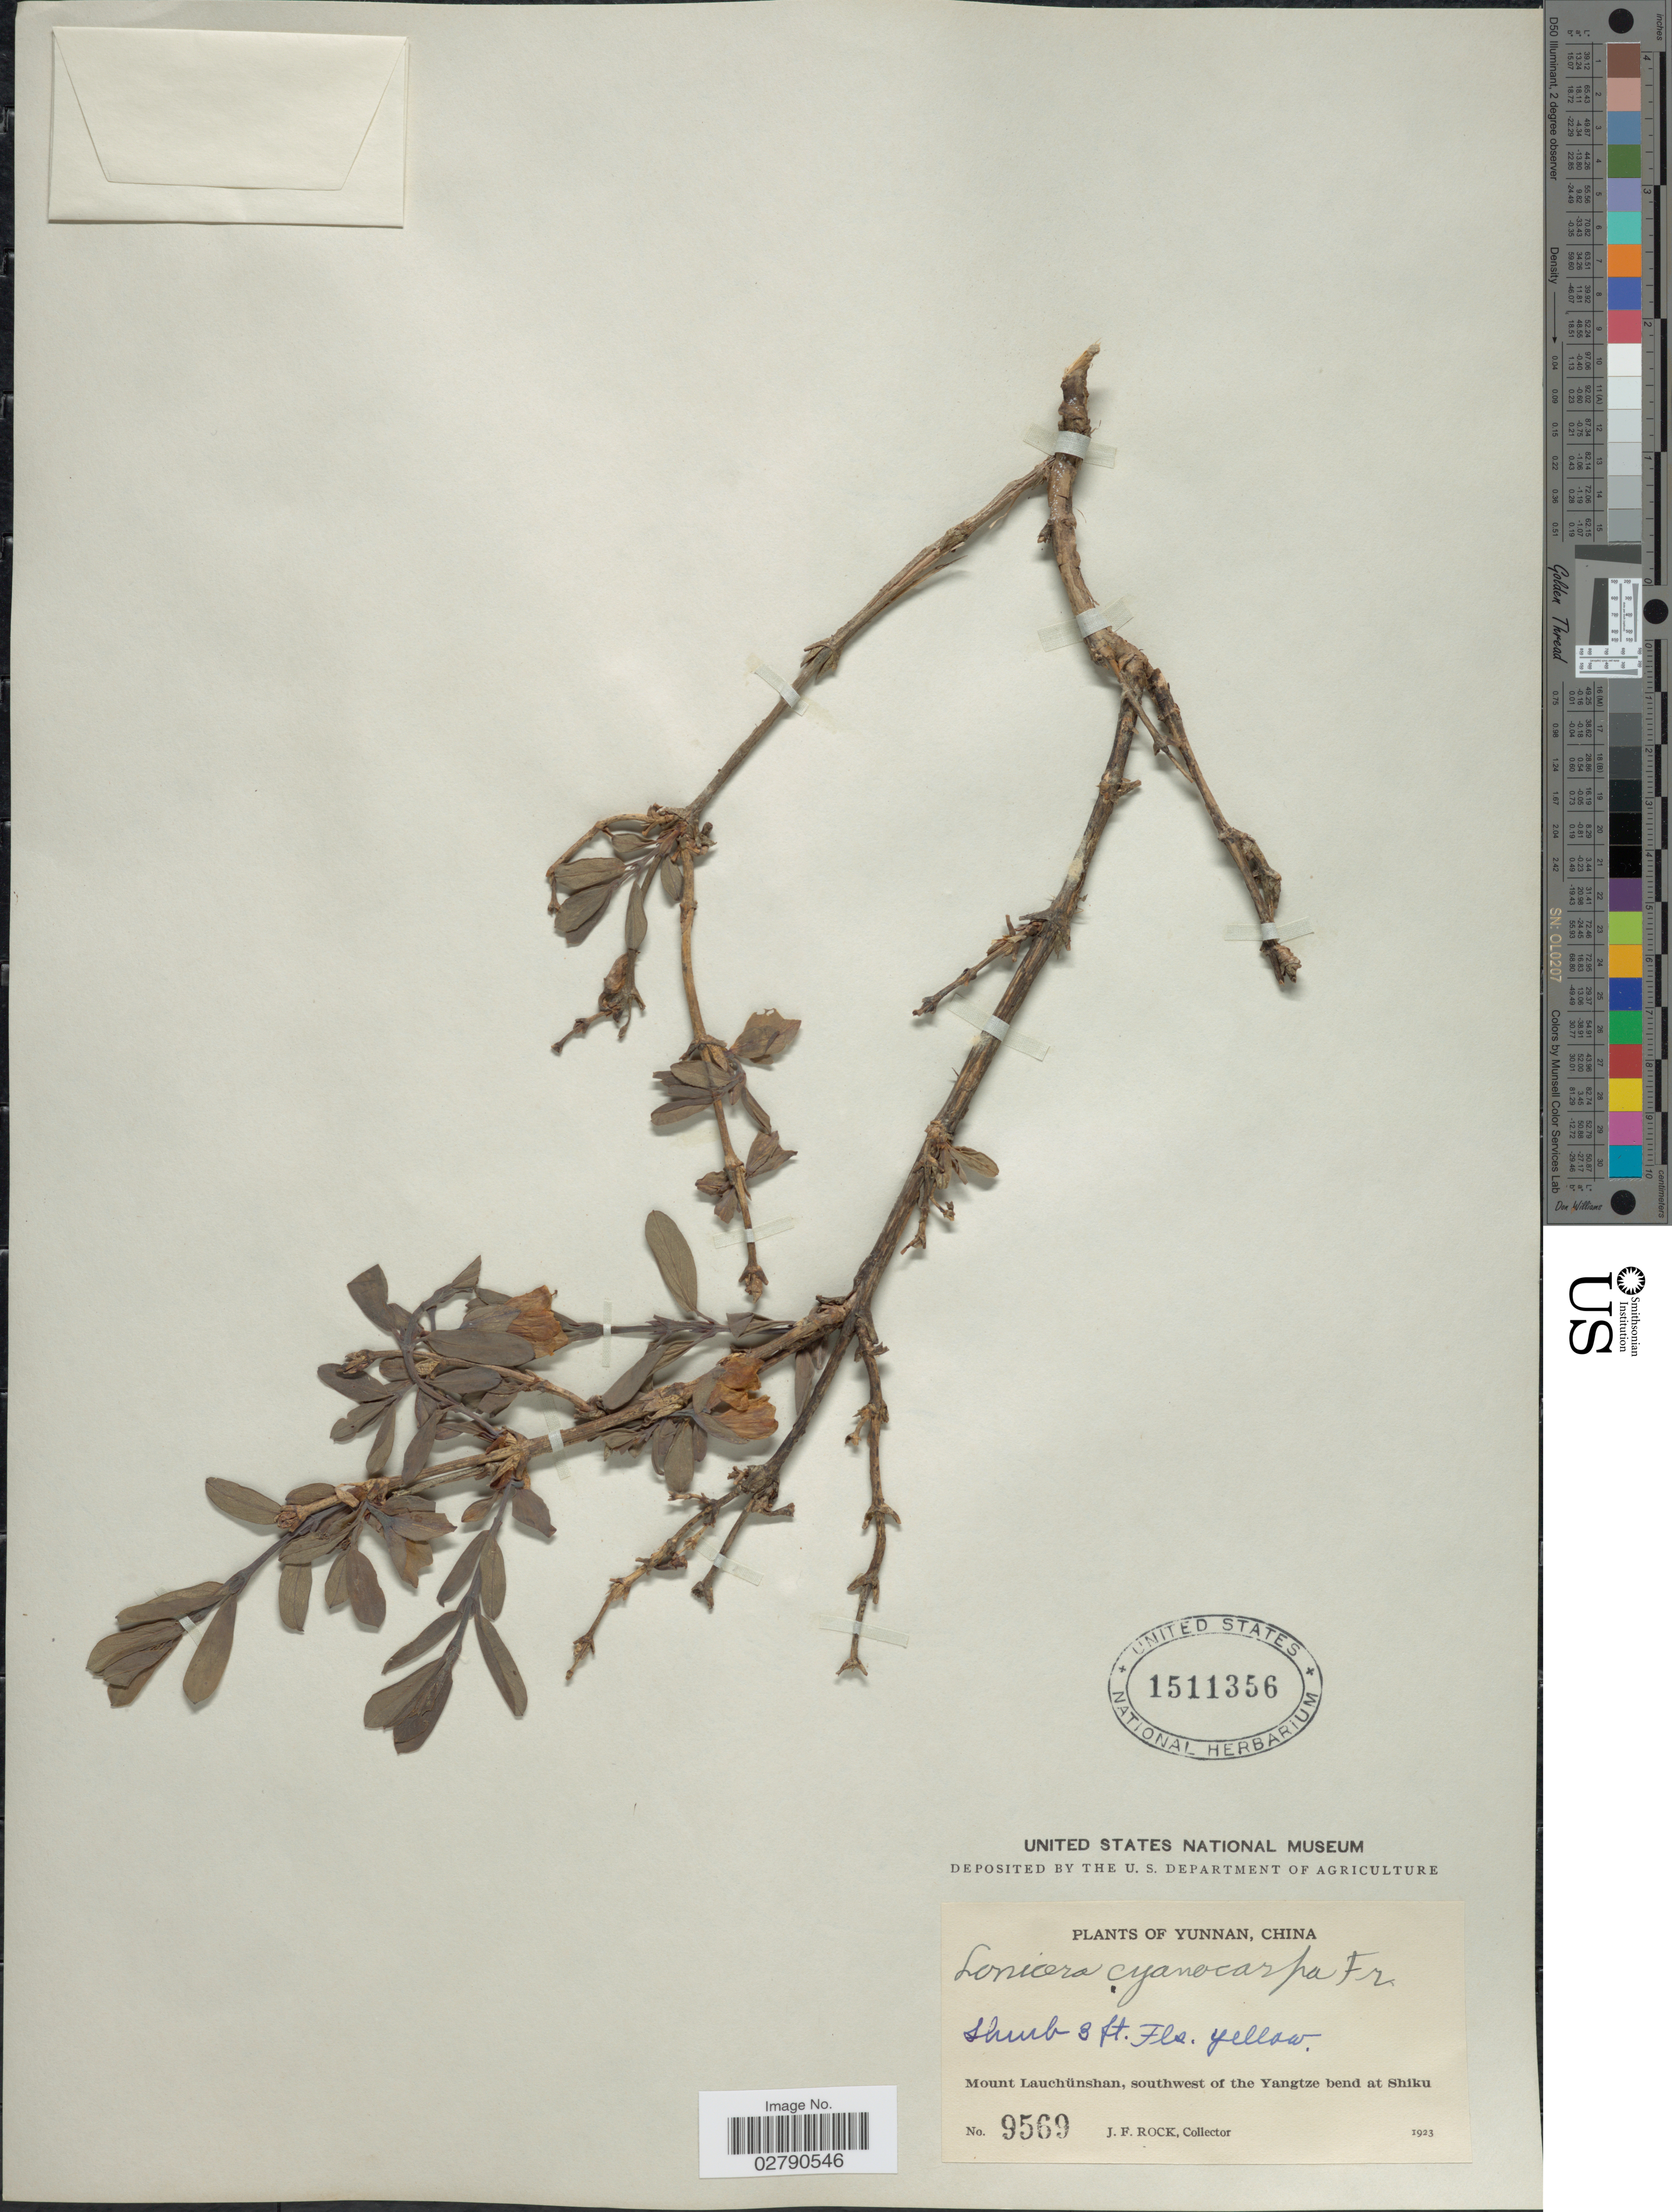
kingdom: Plantae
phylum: Tracheophyta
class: Magnoliopsida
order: Dipsacales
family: Caprifoliaceae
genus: Lonicera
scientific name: Lonicera cyanocarpa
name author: Franch.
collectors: J. Rock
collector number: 9569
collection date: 1923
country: China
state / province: Yunnan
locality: Mount Lauchünshan, southwest of the Yangtze bend at Shiku.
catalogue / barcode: US 1511356